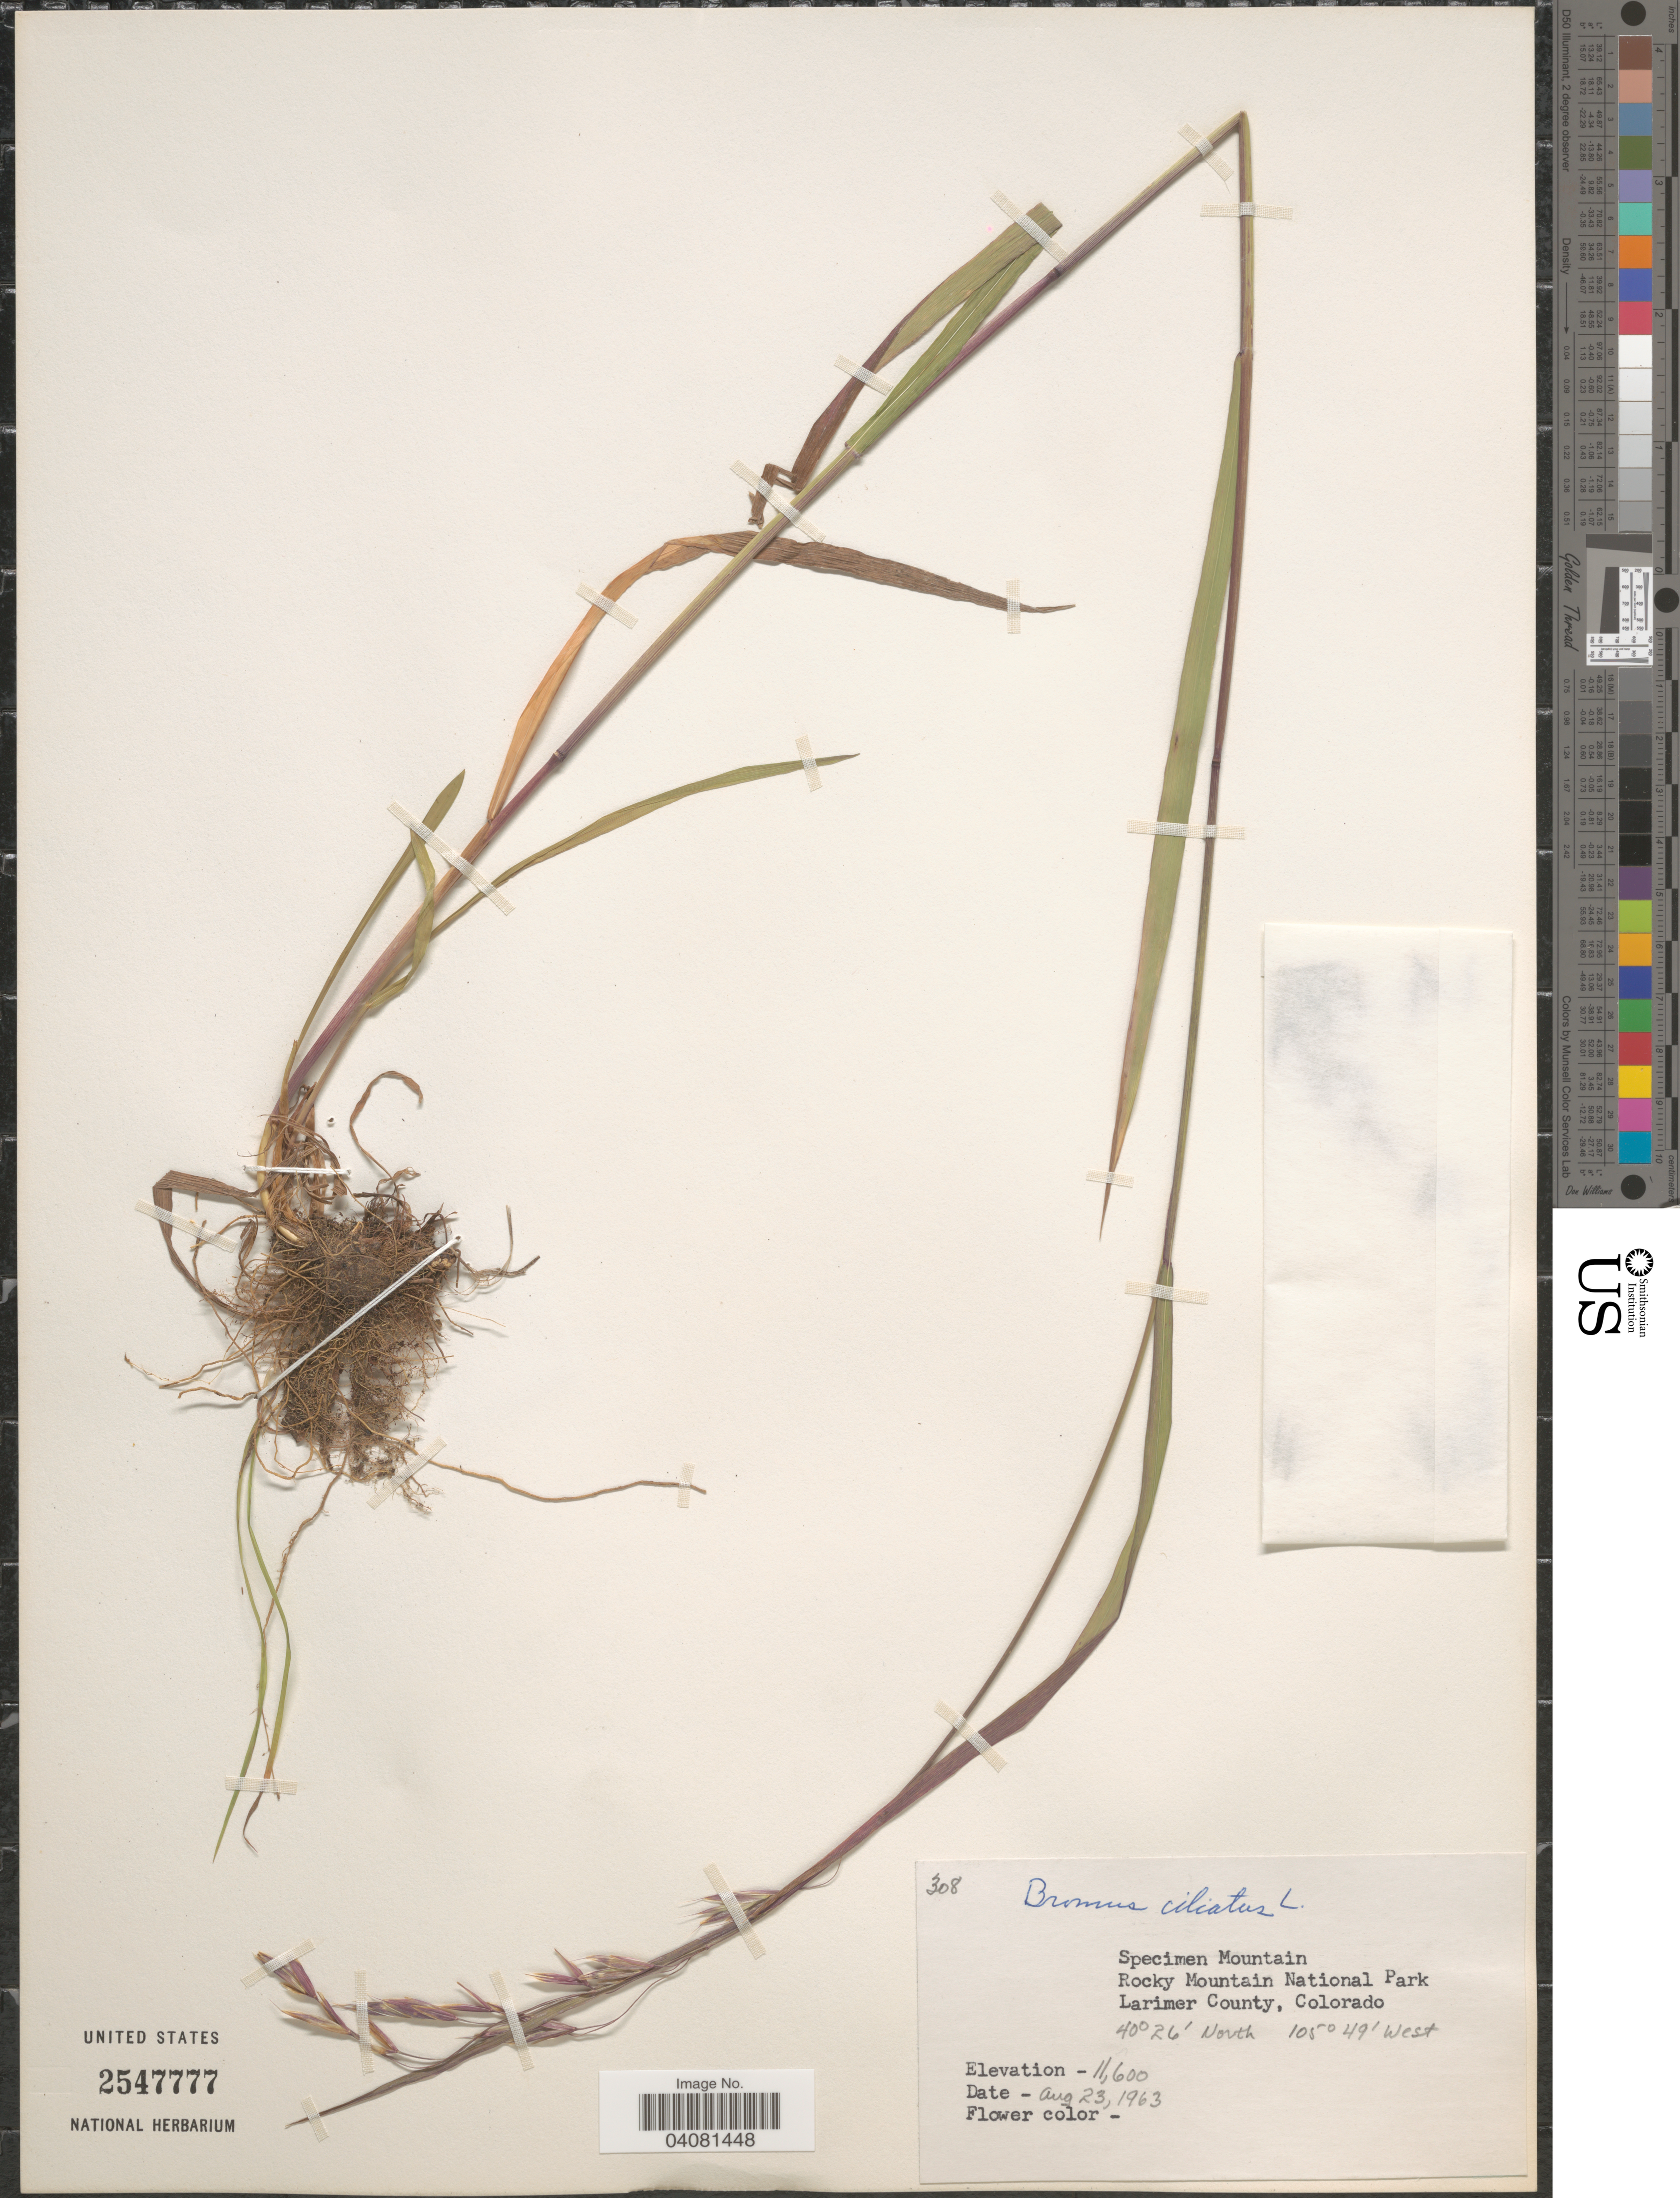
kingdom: Plantae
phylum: Tracheophyta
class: Liliopsida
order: Poales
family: Poaceae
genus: Bromus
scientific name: Bromus ciliatus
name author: L.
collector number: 308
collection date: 1963-08-23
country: United States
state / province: Colorado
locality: Specimen Mountain. Rocky Mountain National Park. Larimer County.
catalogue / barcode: US 2547777